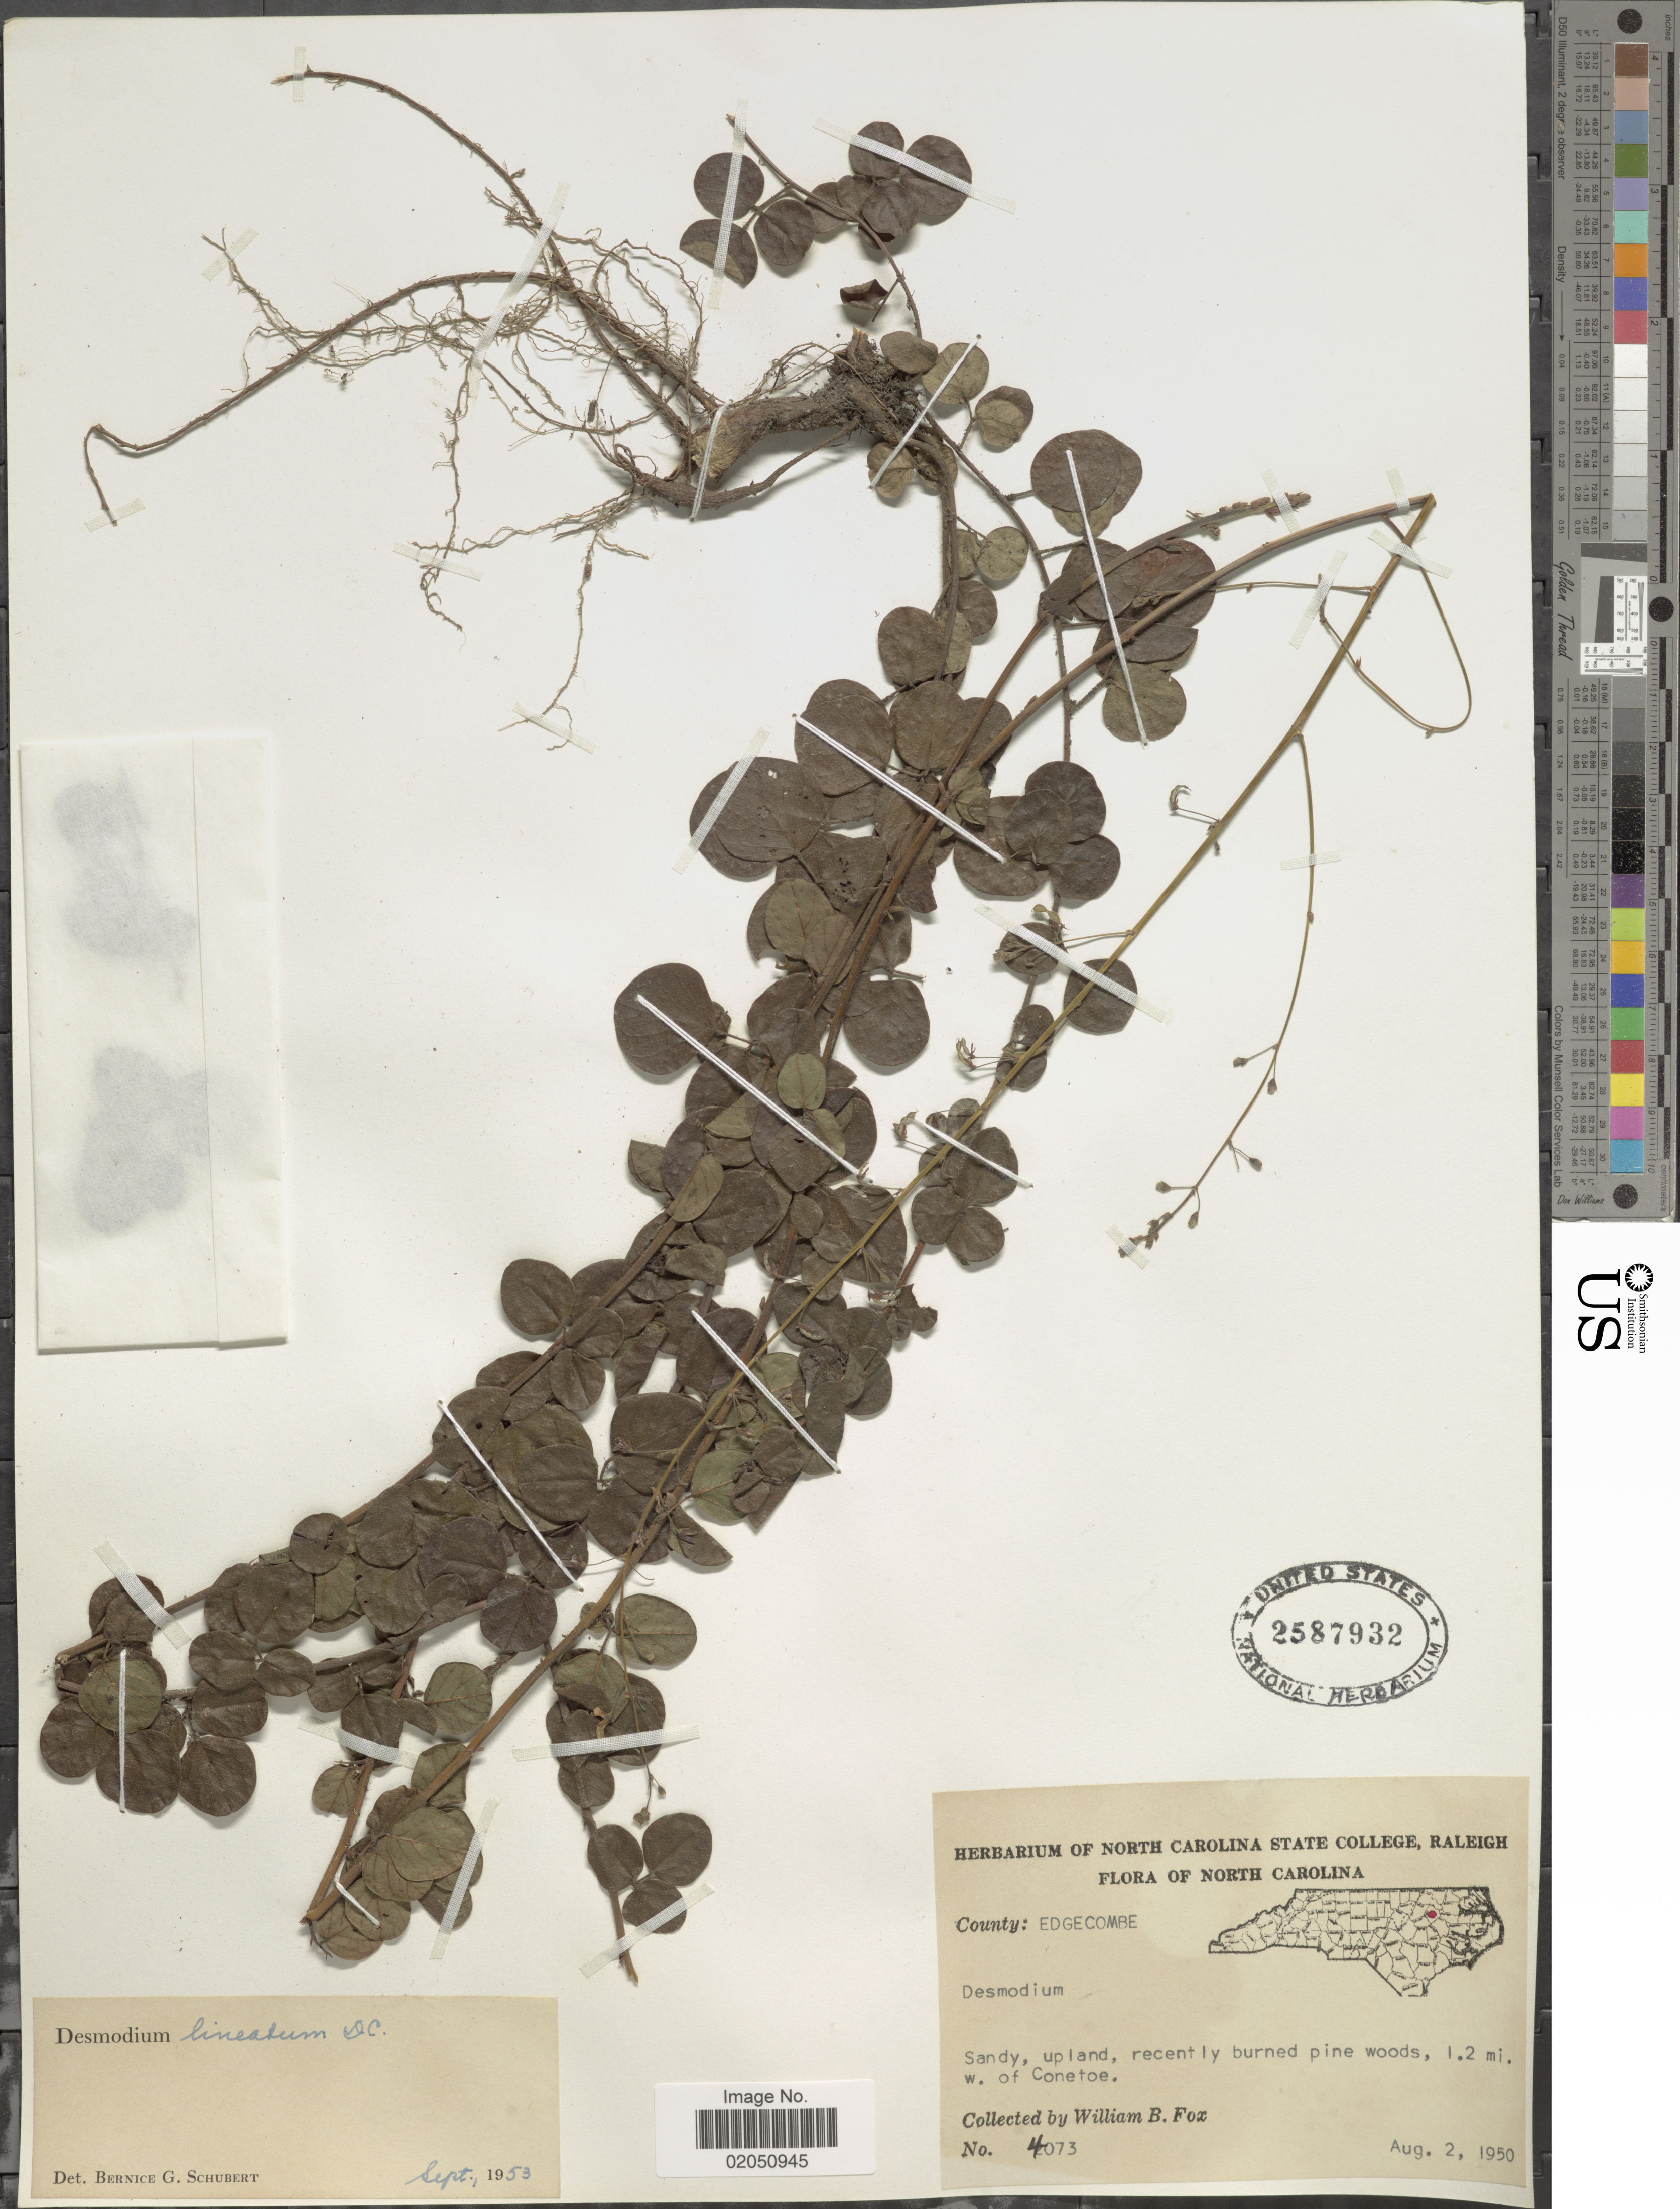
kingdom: Plantae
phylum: Tracheophyta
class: Magnoliopsida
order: Fabales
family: Fabaceae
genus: Desmodium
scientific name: Desmodium lineatum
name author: DC.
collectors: W. B. Fox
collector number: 4073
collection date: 1950-08-02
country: United States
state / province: North Carolina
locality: County: Edgecombe, Sandy, upland, recently burned pine woods, 1.2 mi. w. of Conetoe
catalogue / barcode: US 2587932